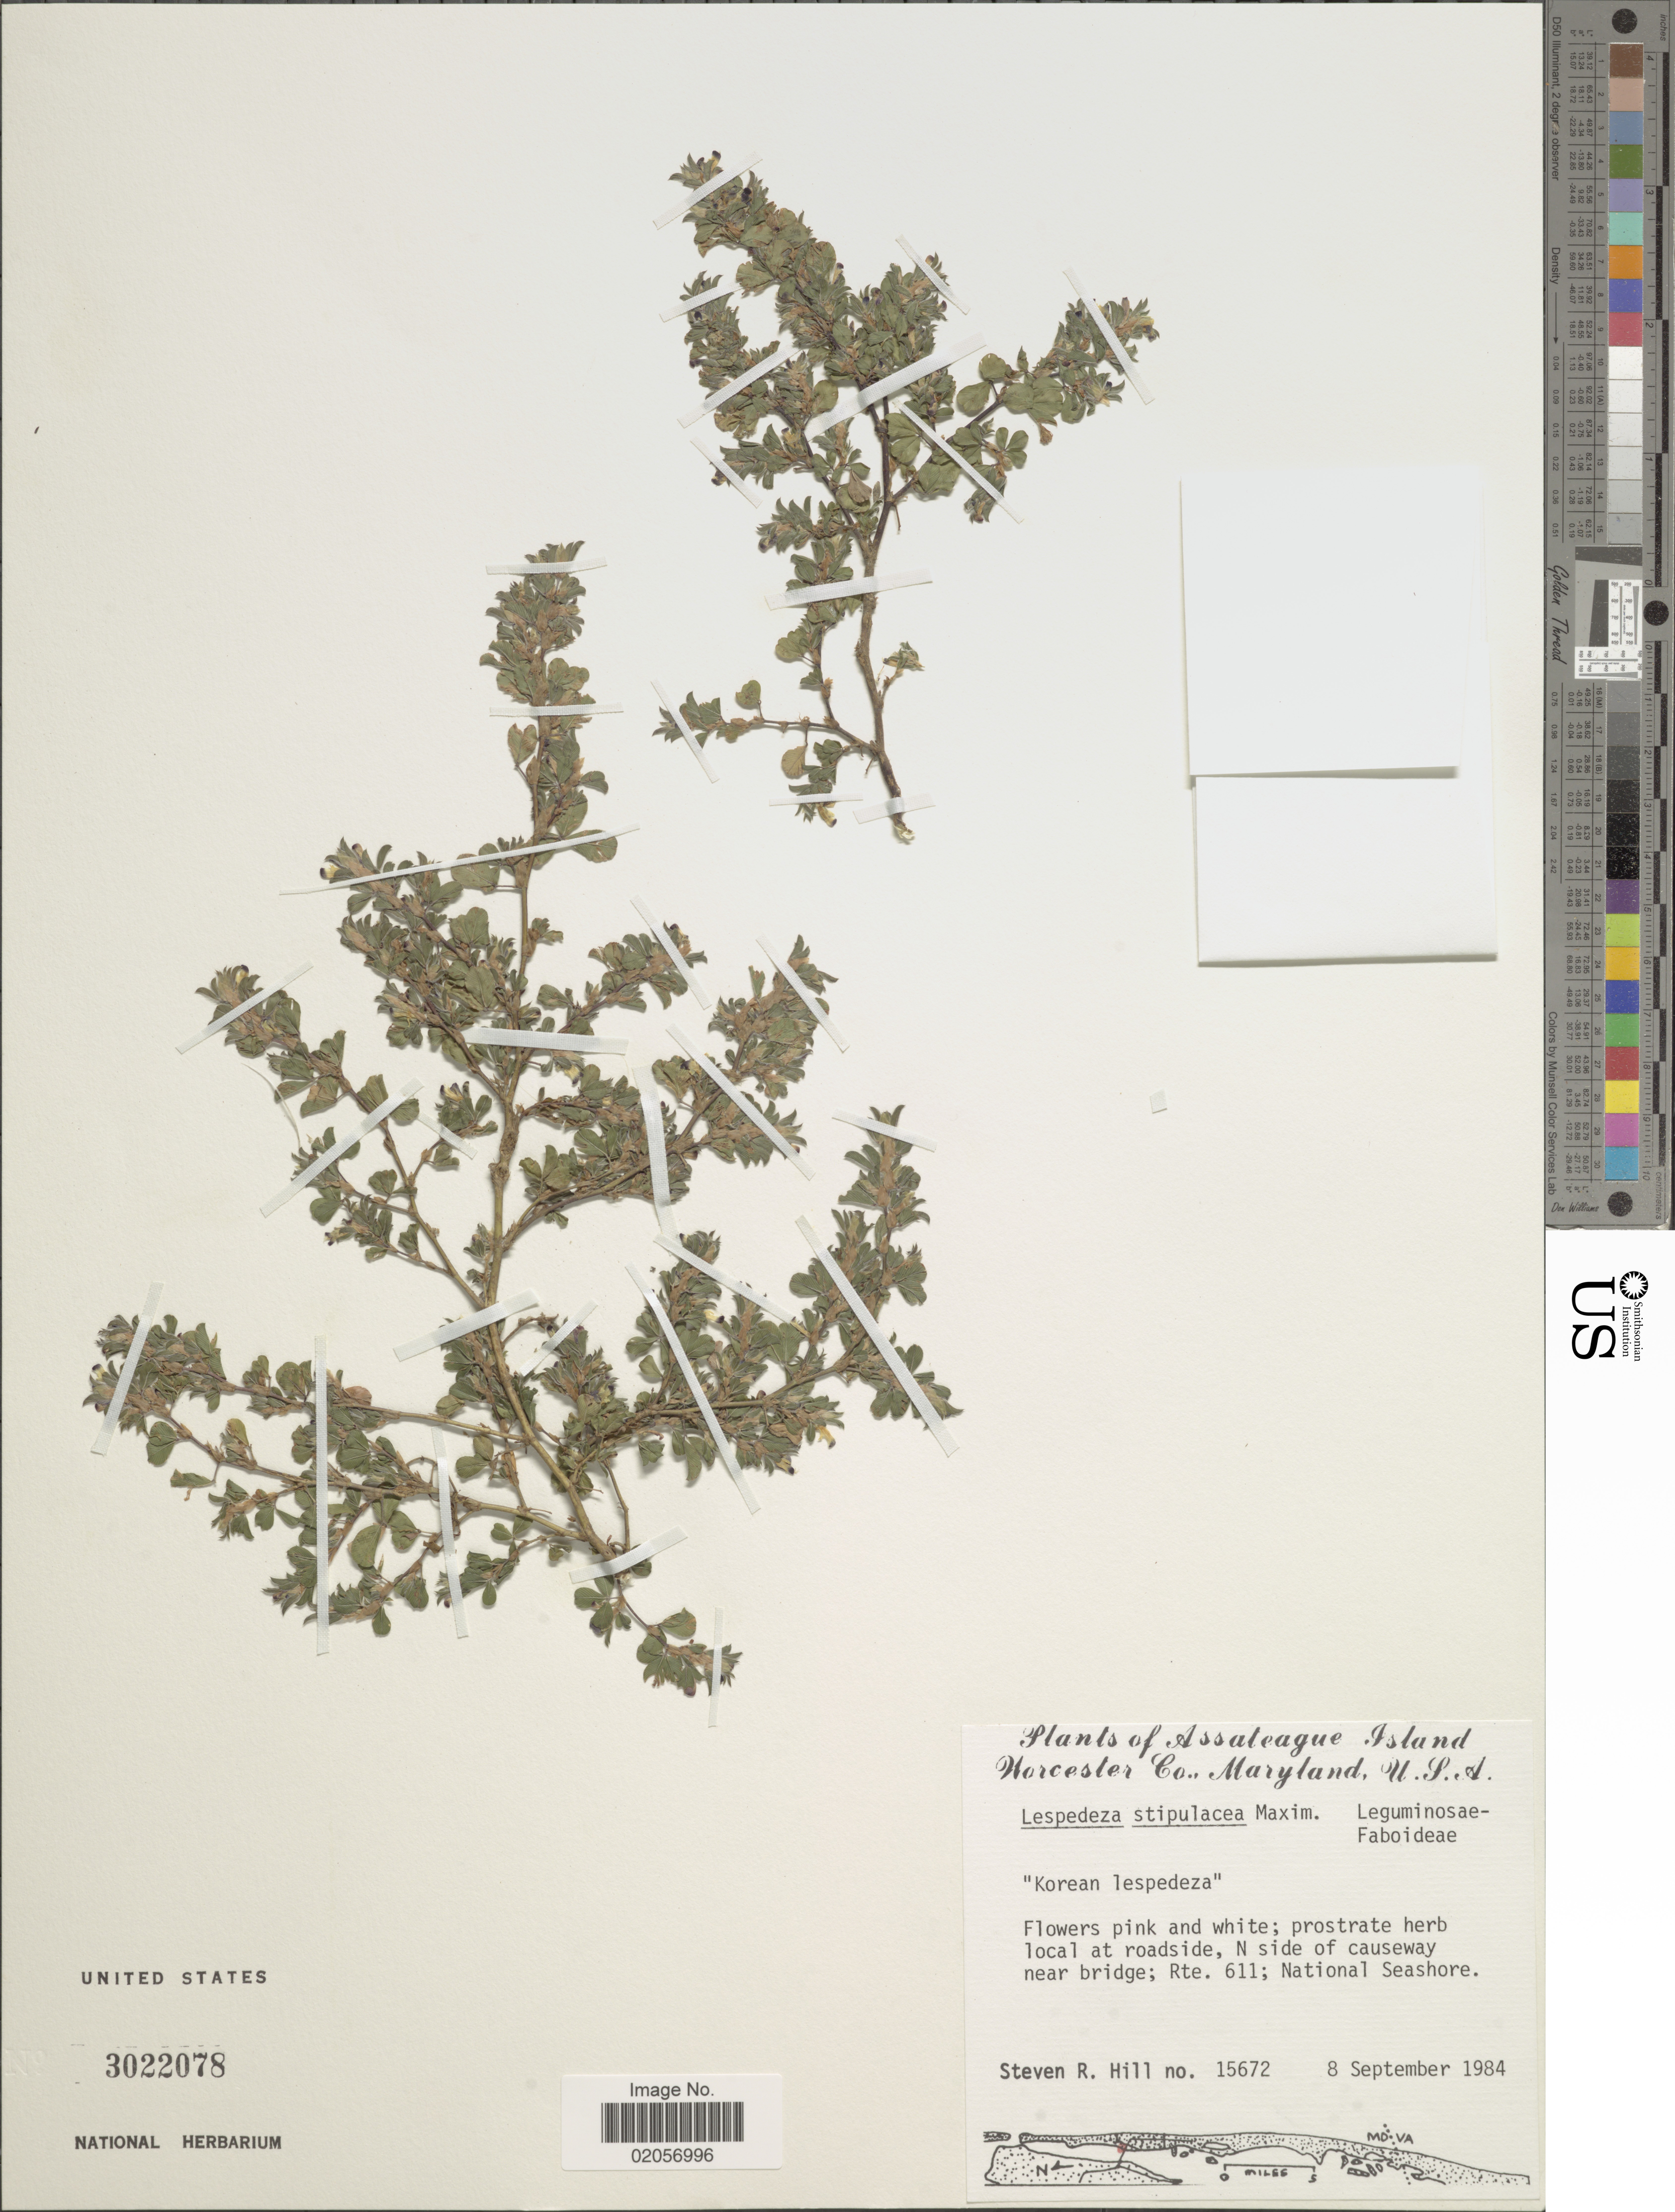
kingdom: Plantae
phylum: Tracheophyta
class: Magnoliopsida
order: Fabales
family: Fabaceae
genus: Kummerowia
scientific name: Kummerowia stipulacea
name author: (Maxim.) Makino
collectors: S. R. Hill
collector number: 15672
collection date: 1984-09-08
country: United States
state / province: Maryland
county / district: Worcester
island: Assateague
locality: N side of causeway near bridge; Rte.611; Assateague Island National Seashore.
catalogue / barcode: US 3022078